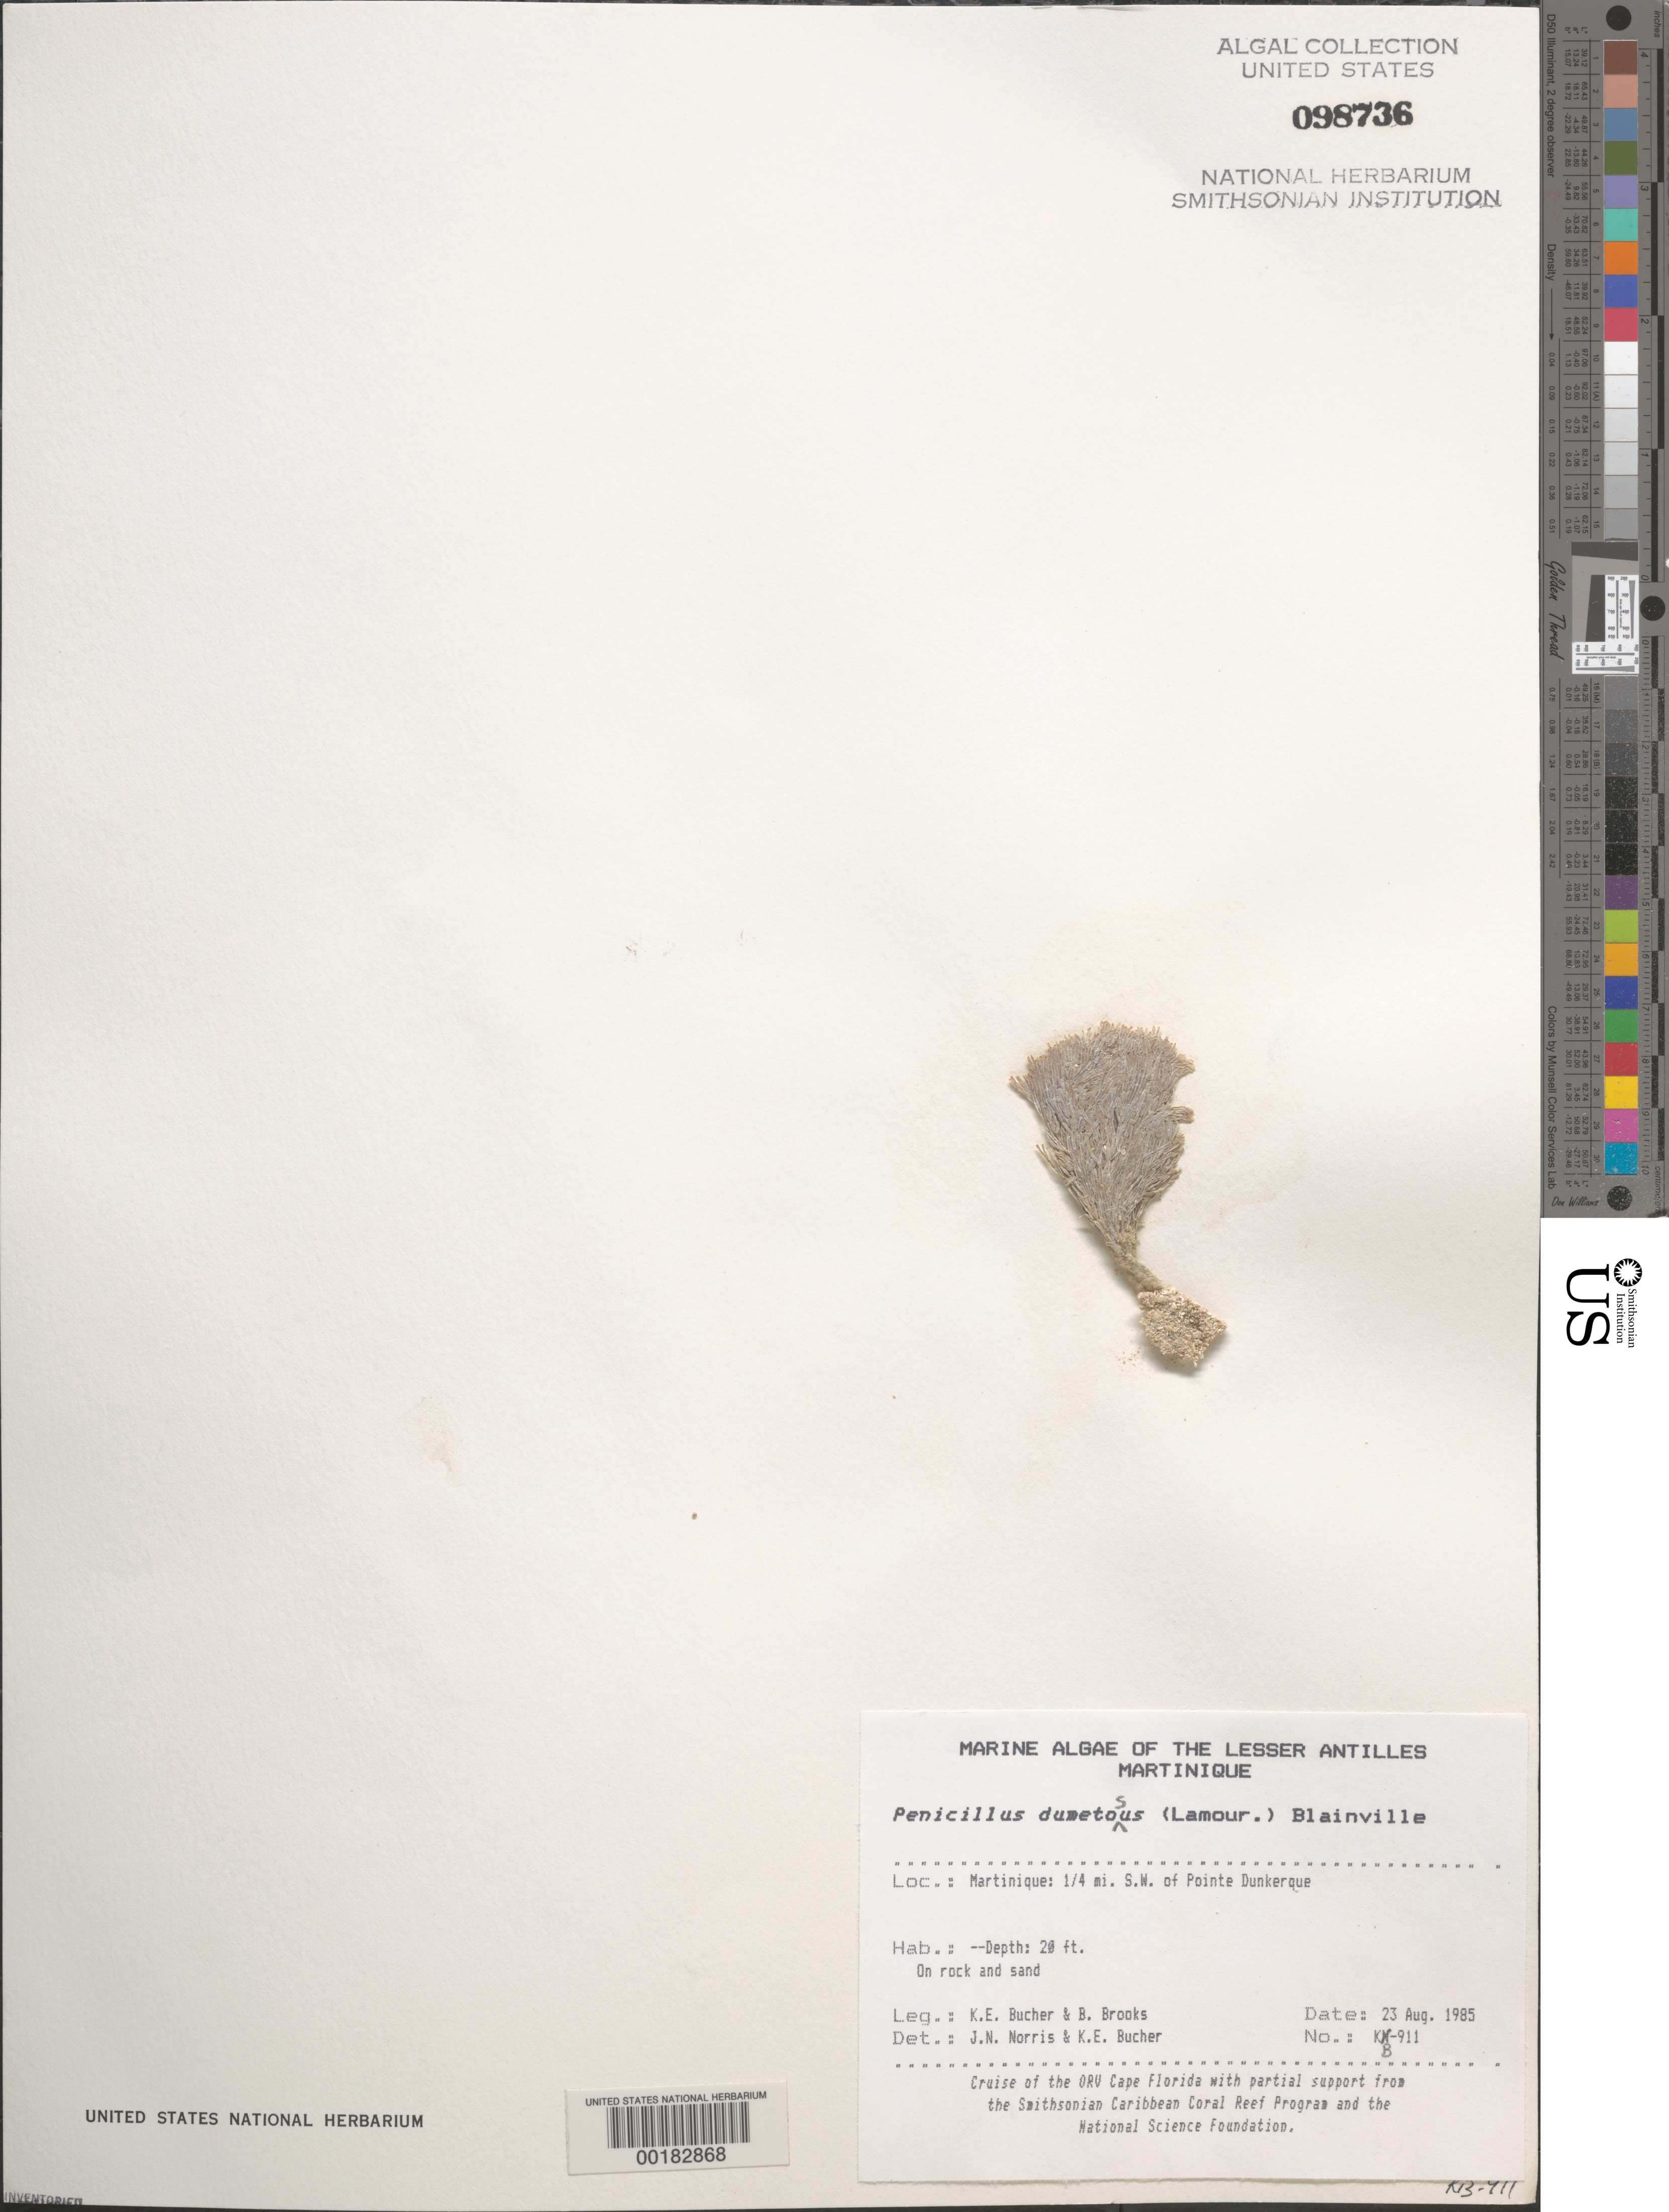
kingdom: Plantae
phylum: Chlorophyta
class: Ulvophyceae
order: Bryopsidales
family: Udoteaceae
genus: Penicillus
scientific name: Penicillus dumetosus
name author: (J.V.Lamouroux) Blainville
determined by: Norris, J. N.; Bucher, K. E.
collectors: K. E. Bucher & B. Brooks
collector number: Kb-911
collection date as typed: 23 Aug 1985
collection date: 1985-08-23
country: Martinique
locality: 1/4th mile southwest of Pointe Dunkerque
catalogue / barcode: US 98736